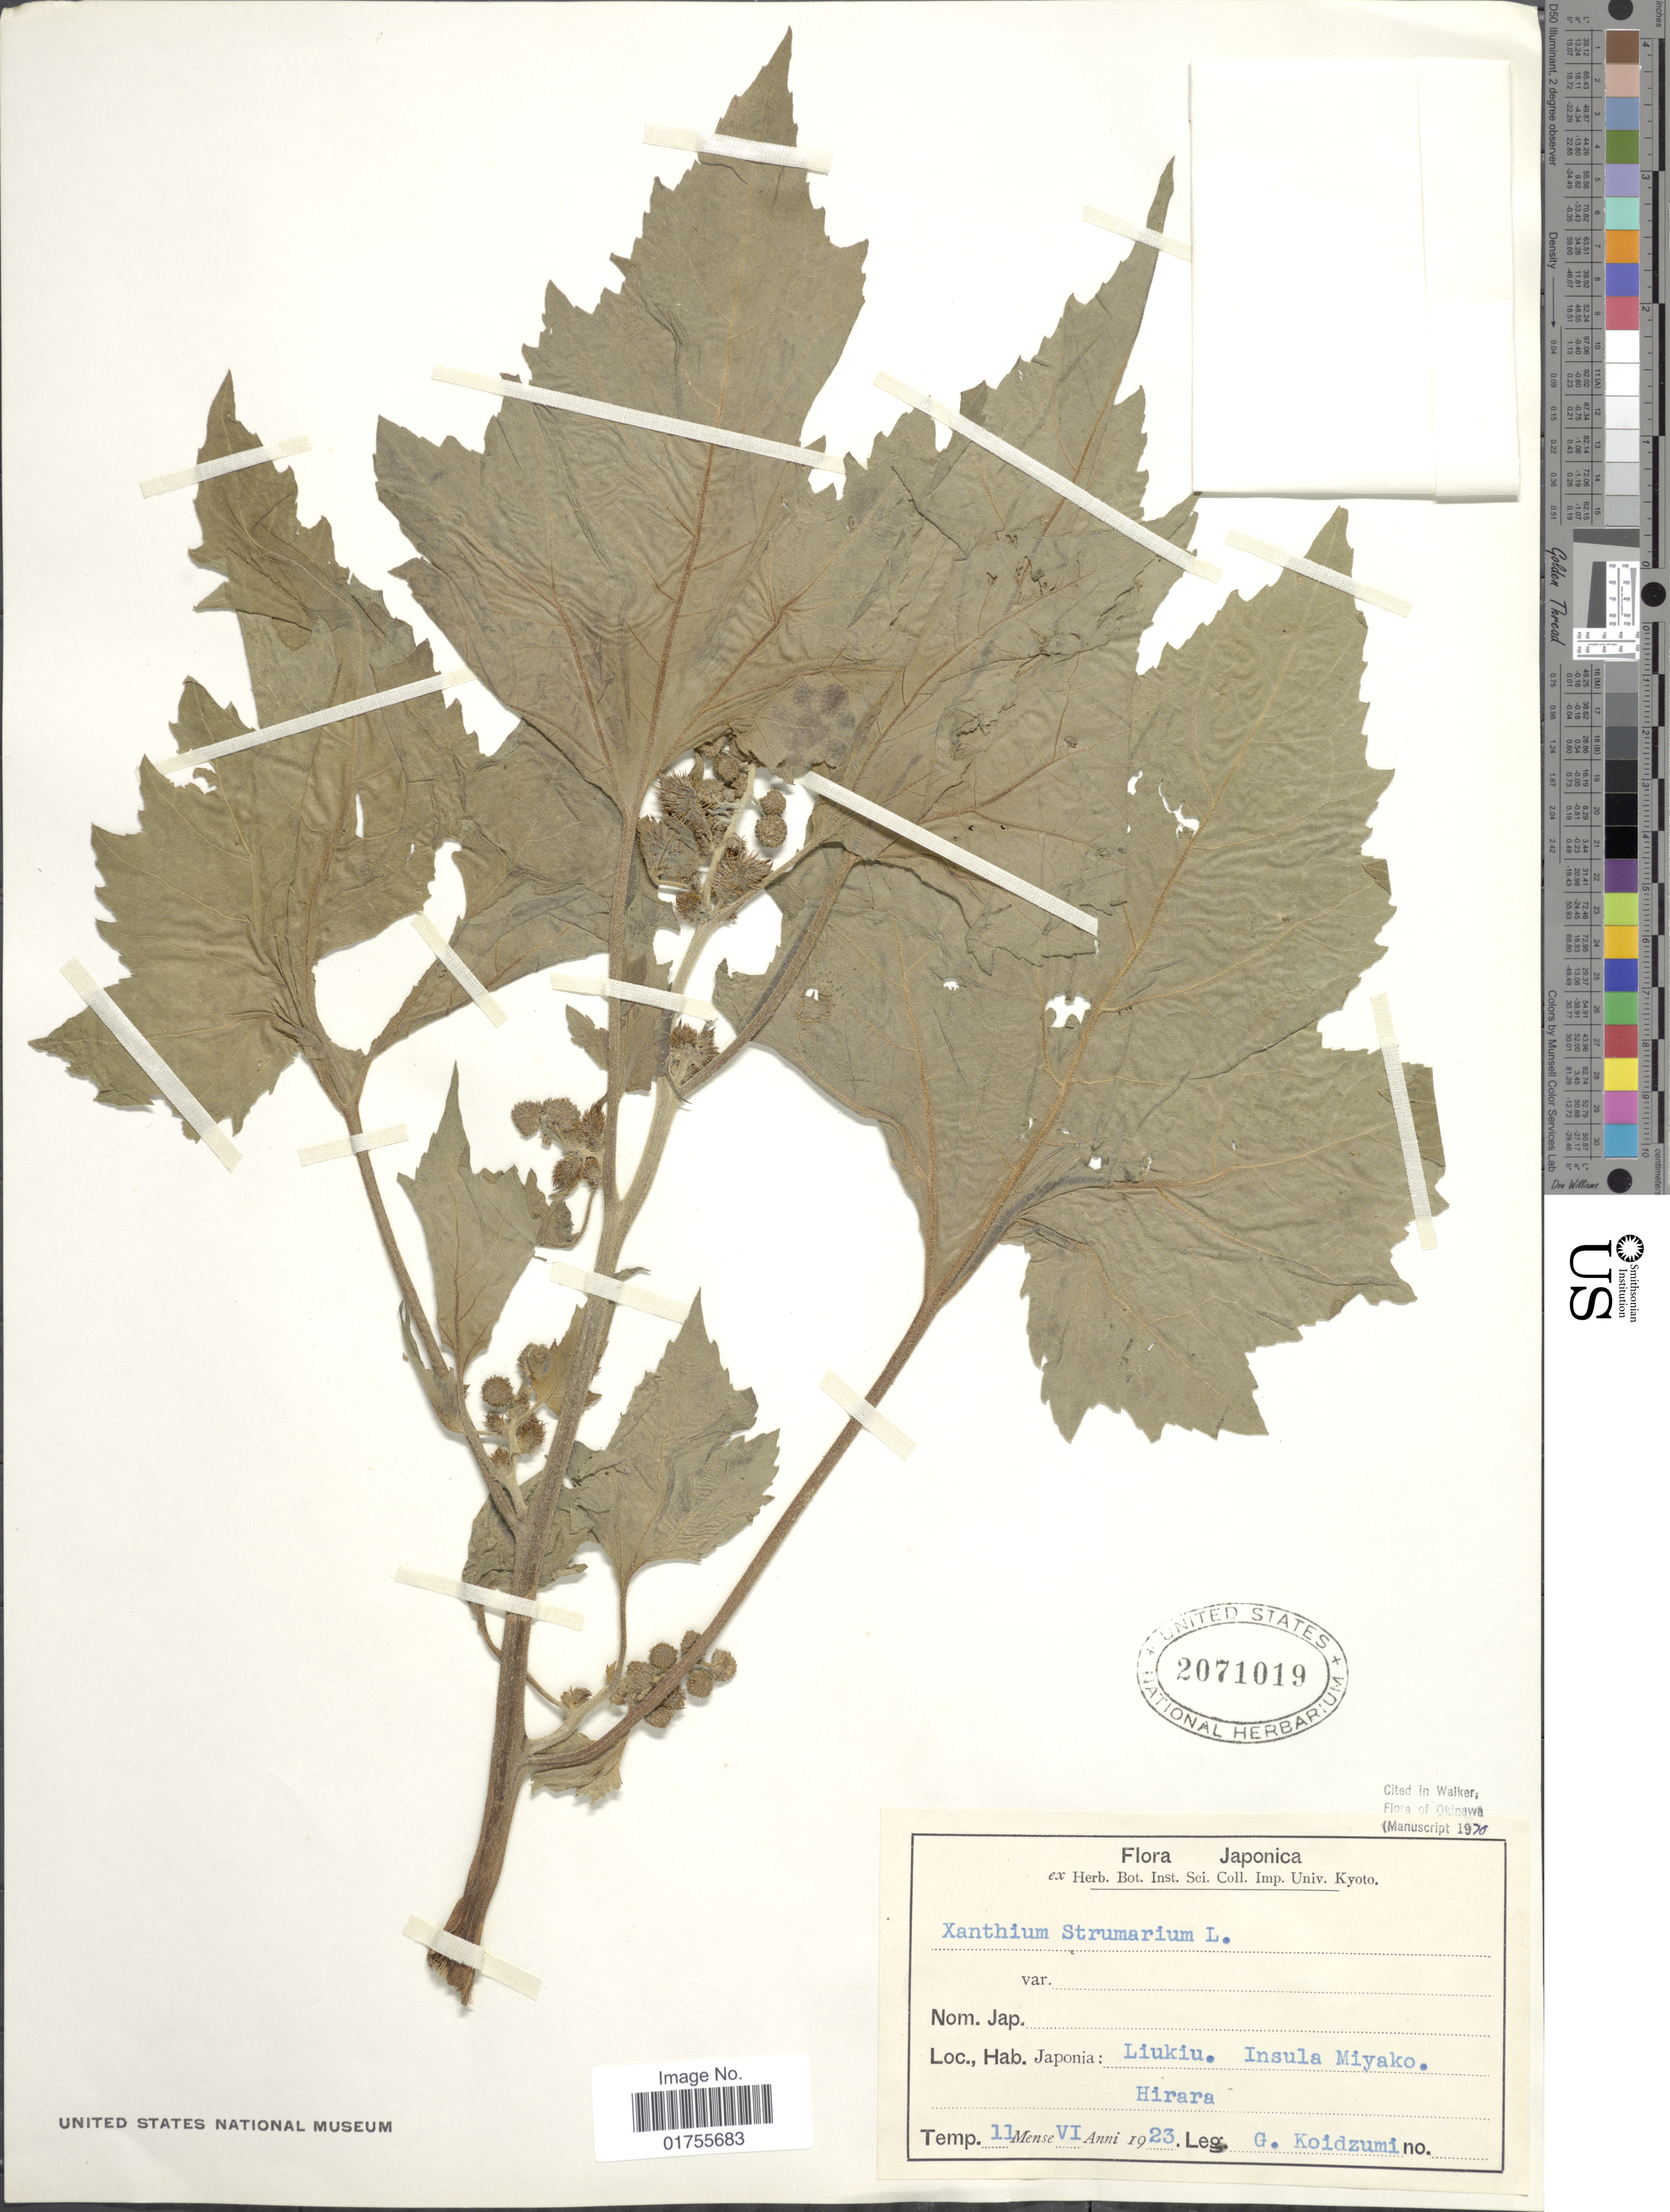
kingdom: Plantae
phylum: Tracheophyta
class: Magnoliopsida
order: Asterales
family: Asteraceae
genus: Xanthium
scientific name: Xanthium strumarium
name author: L.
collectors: G. Koidzumi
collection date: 1923-06-11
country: Japan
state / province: Okinawa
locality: Liukiu. Insula Miyako. Hirara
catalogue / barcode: US 2071019